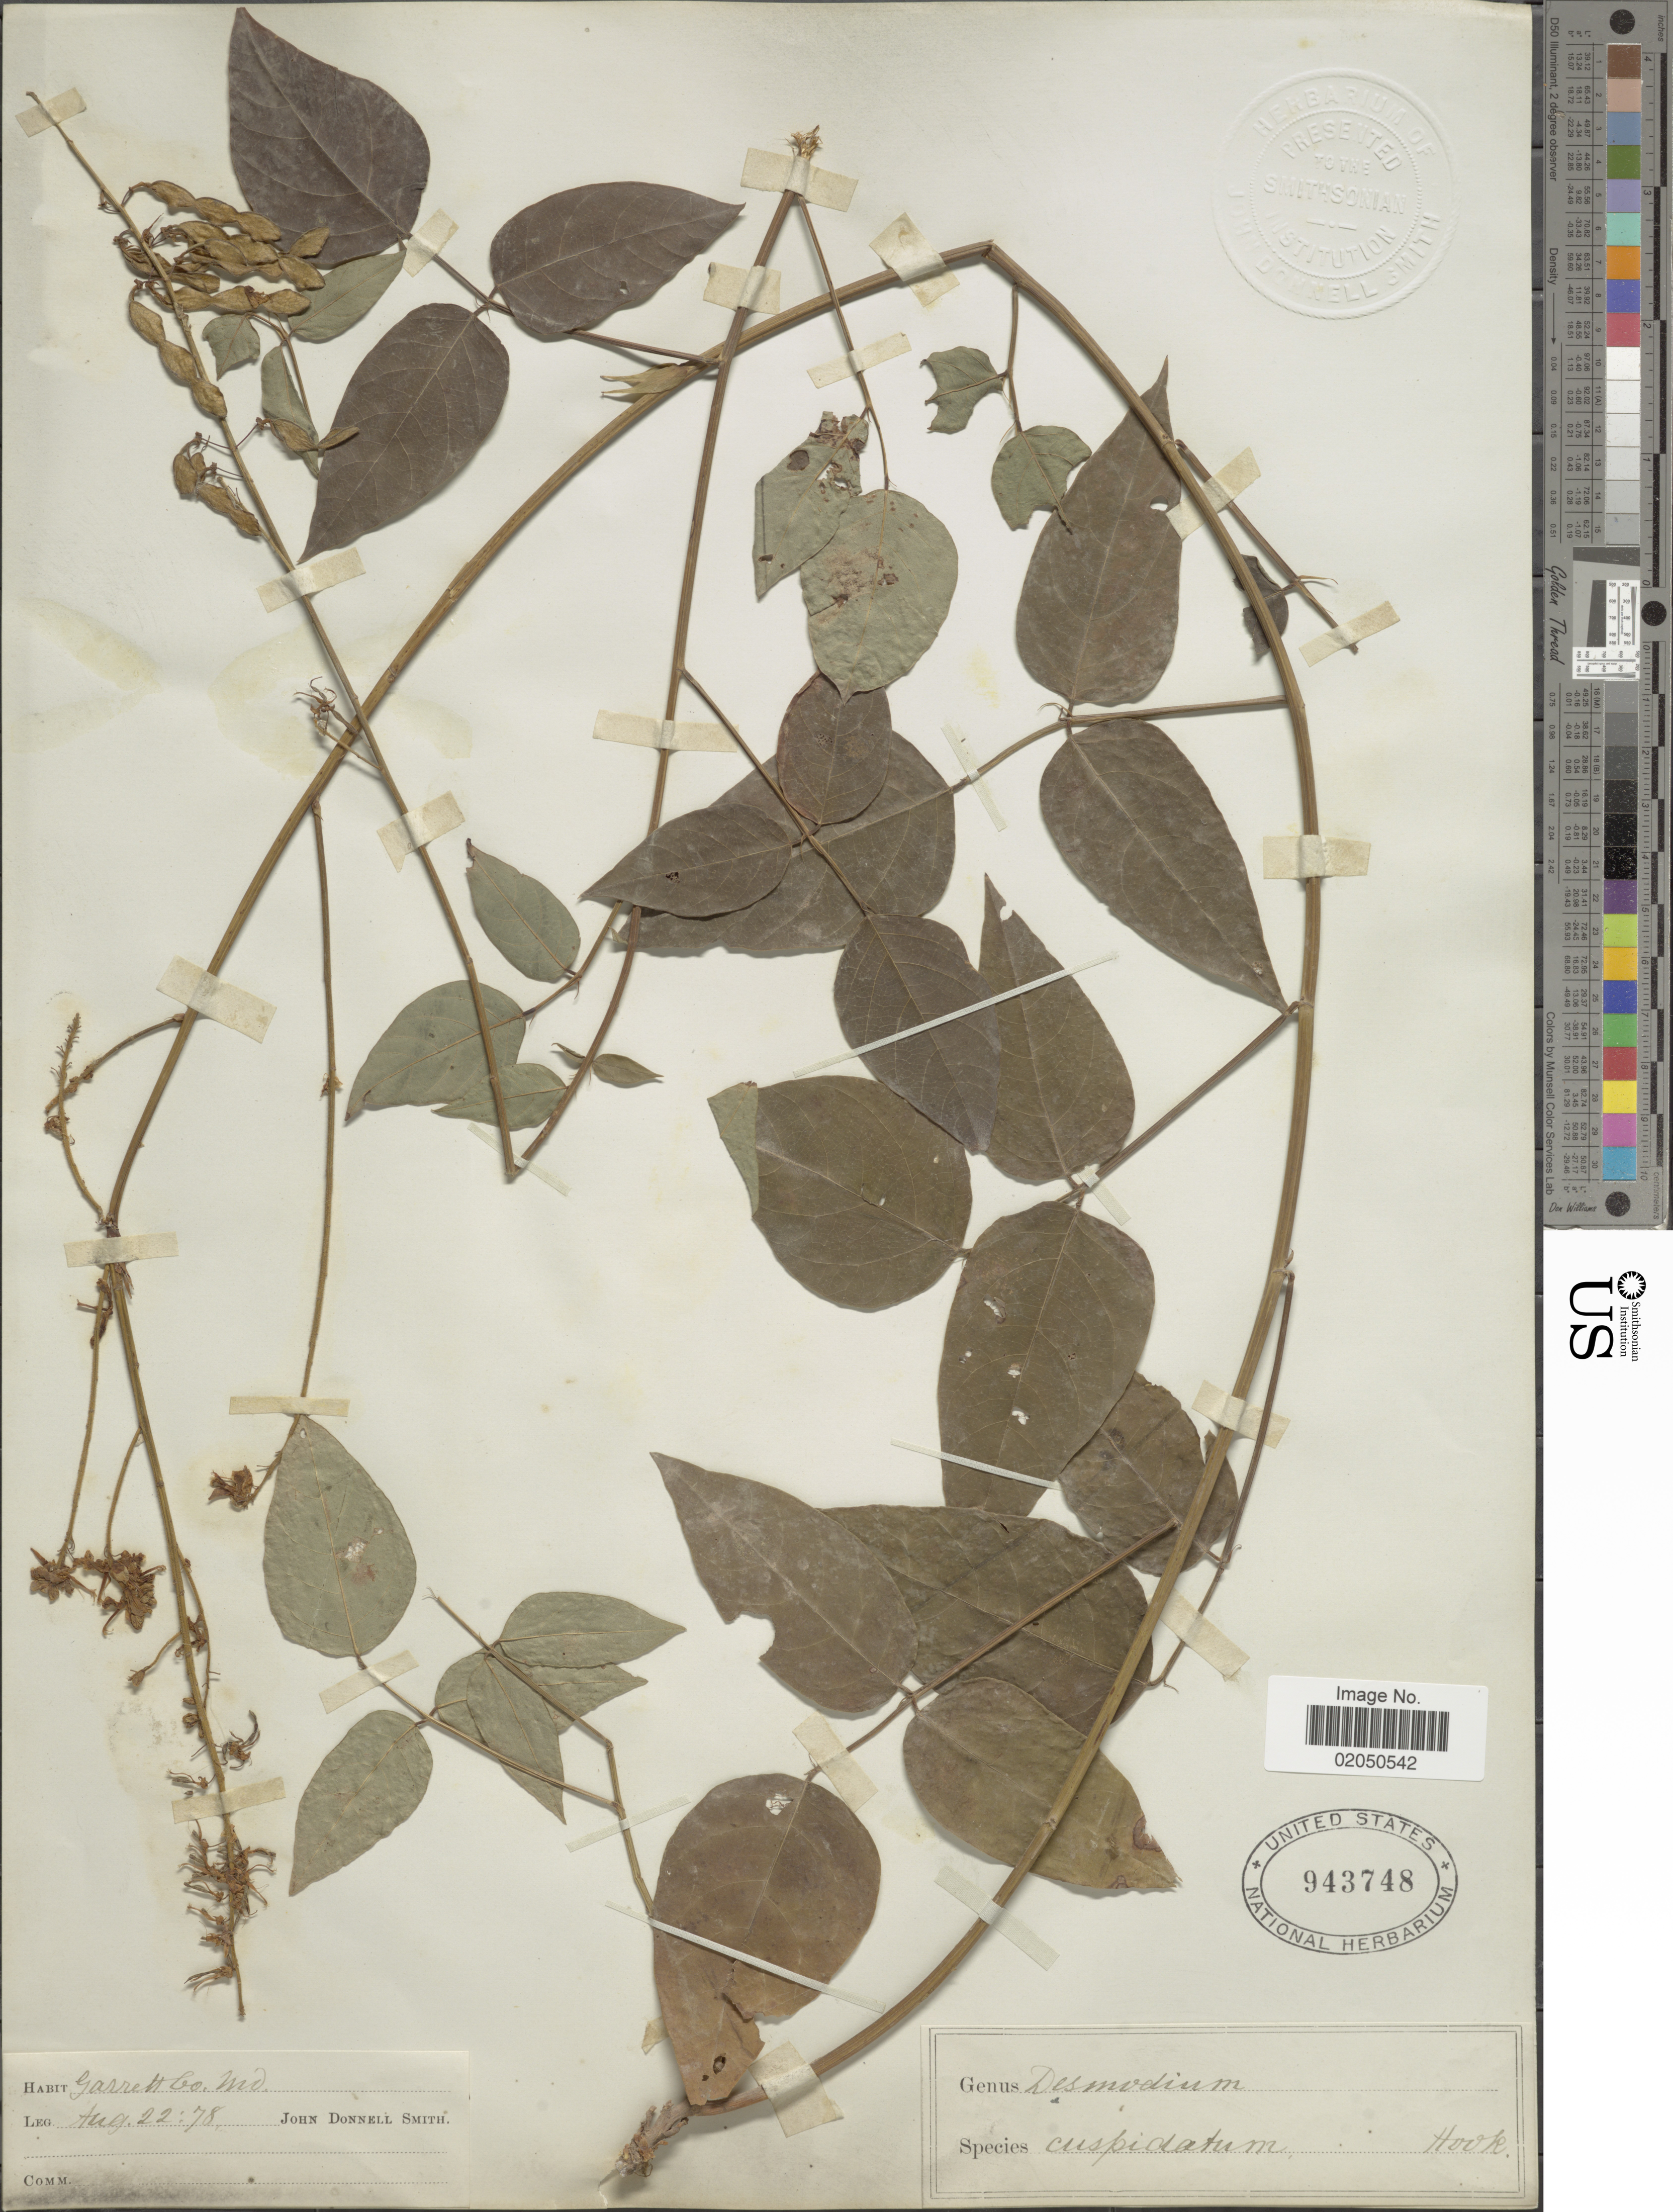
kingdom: Plantae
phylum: Tracheophyta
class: Magnoliopsida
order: Fabales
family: Fabaceae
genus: Desmodium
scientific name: Desmodium cuspidatum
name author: (Muhl. ex Willd.) Loudon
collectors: J. Donnell Smith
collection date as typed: Transcribed d/m/y: 22/8/78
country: United States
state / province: Maryland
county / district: Garrett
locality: Garrett Co.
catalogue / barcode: US 943748